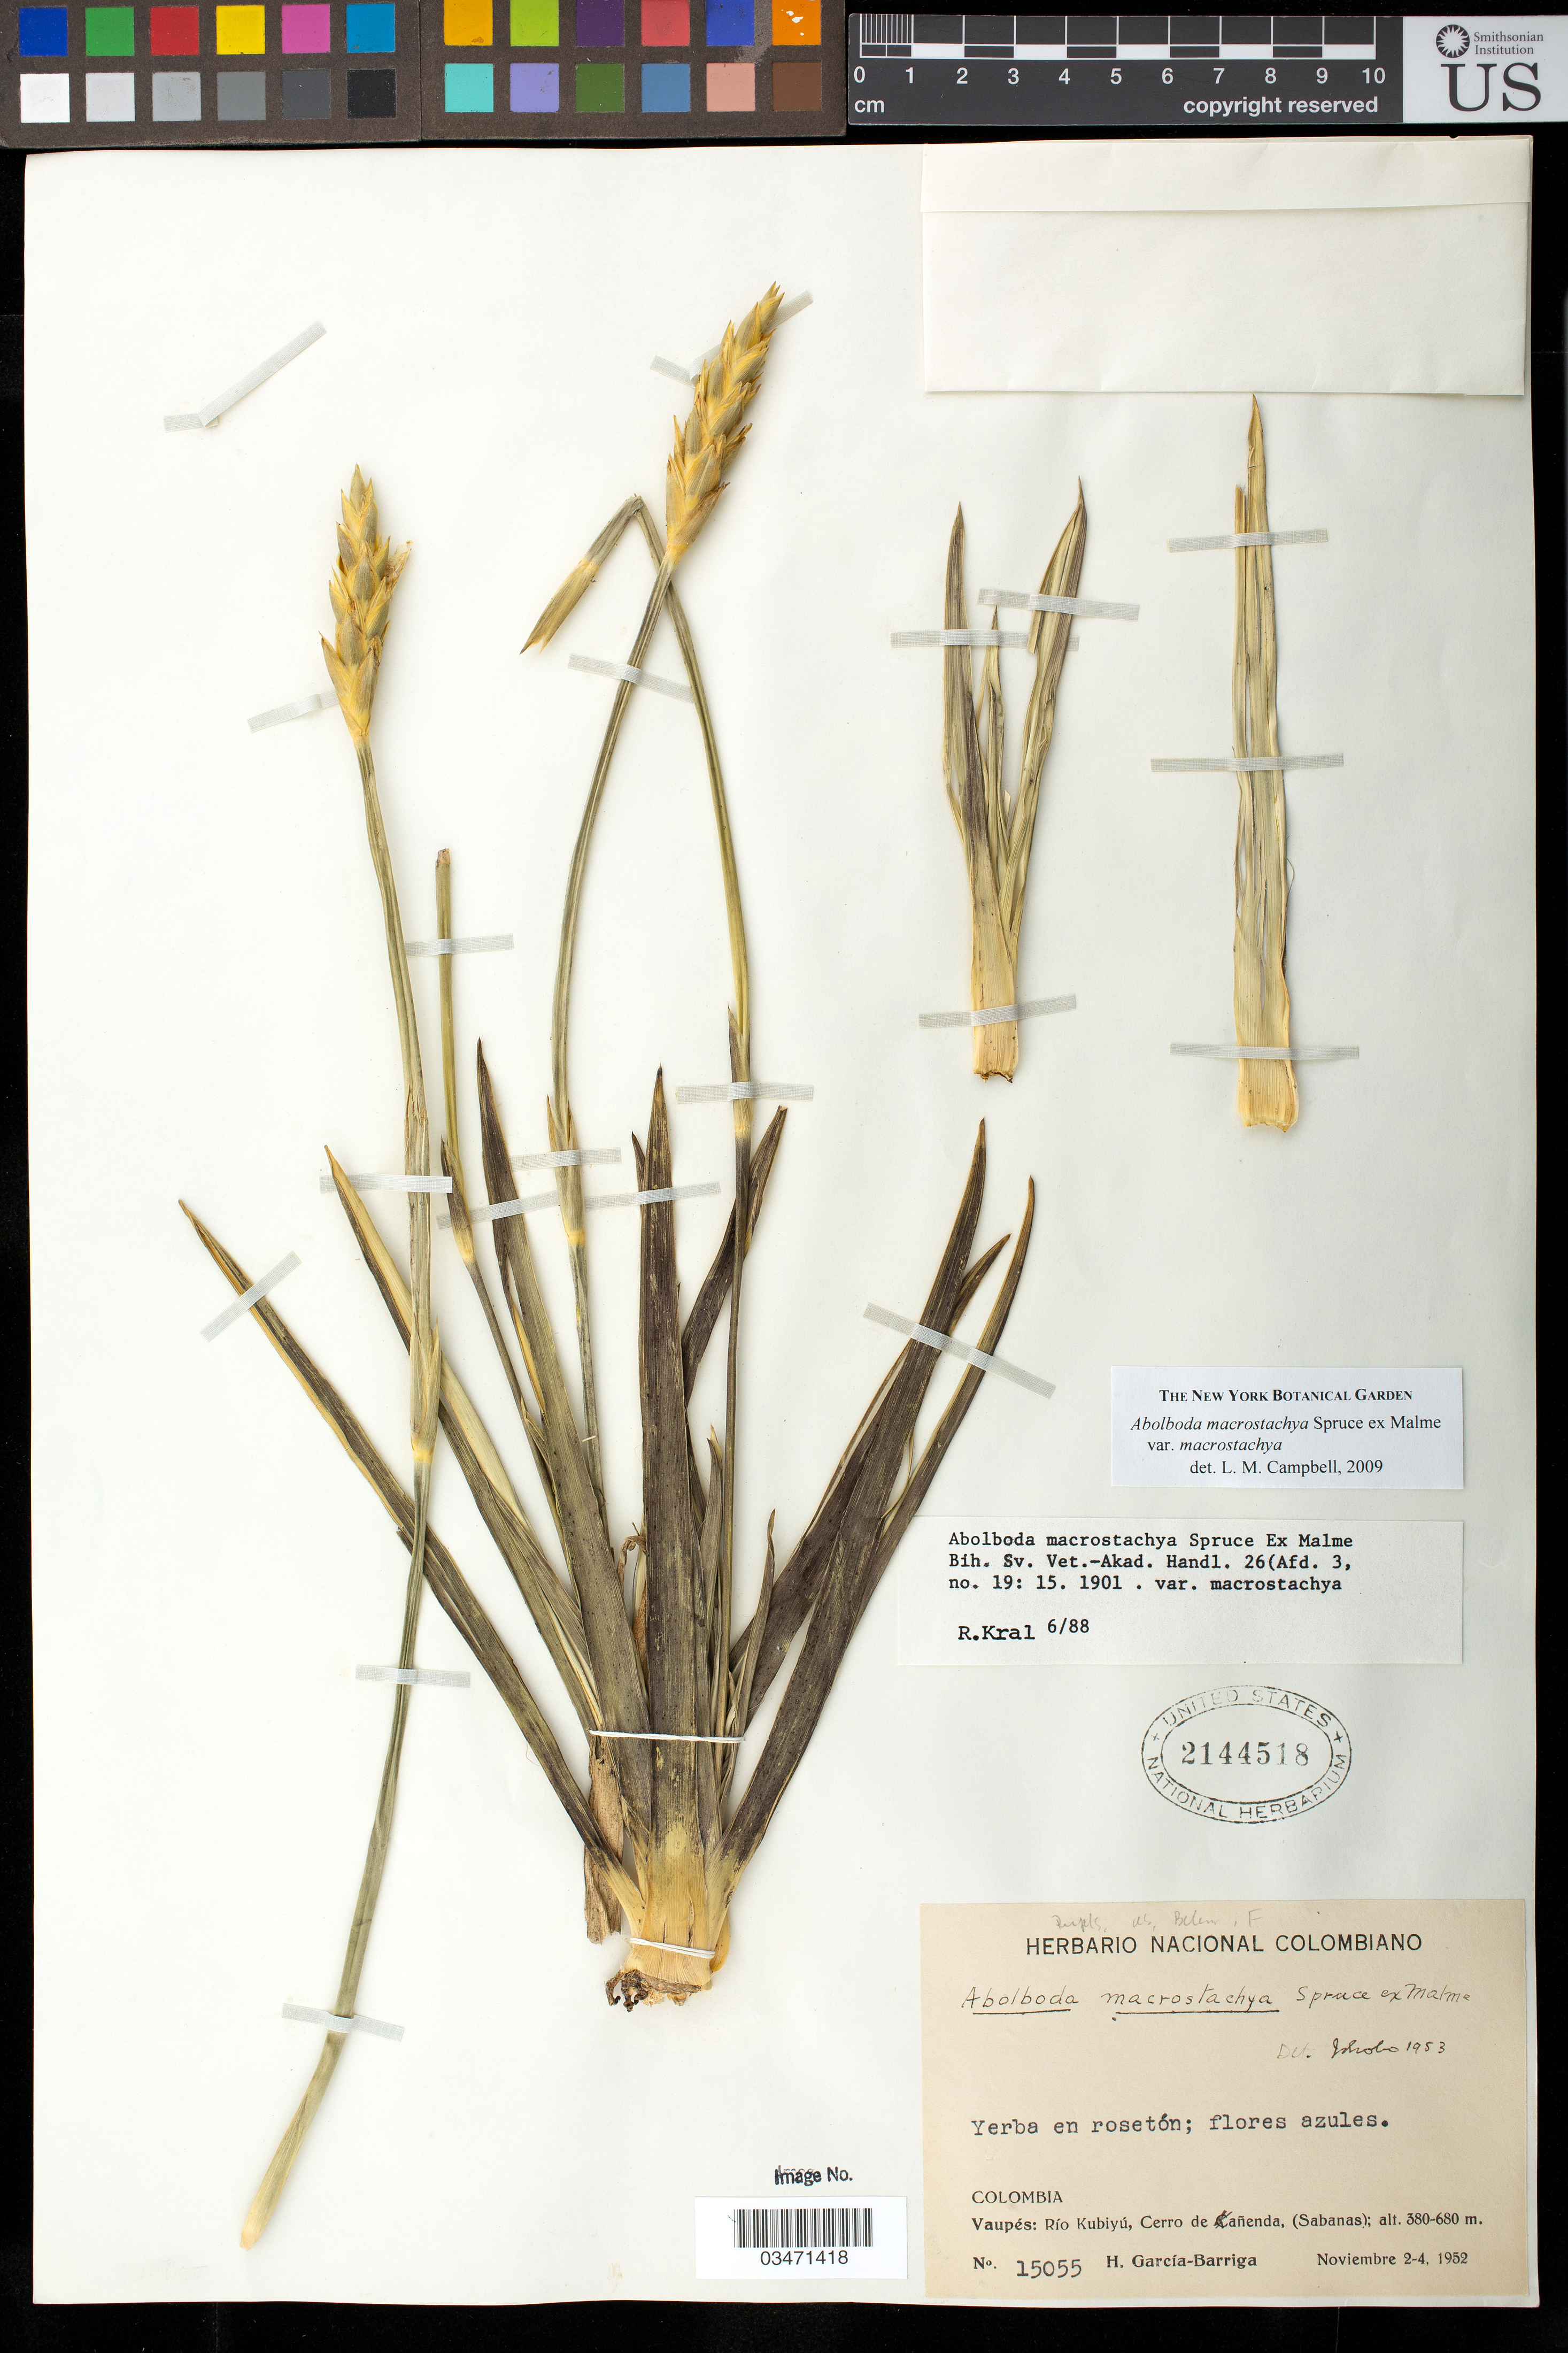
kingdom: Plantae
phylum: Tracheophyta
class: Liliopsida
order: Poales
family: Xyridaceae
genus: Abolboda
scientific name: Abolboda macrostachya var. macrostachya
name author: Spruce ex Malme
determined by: Campbell, L. M.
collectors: H. García Barriga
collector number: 15055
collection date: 1952-11-02/1952-11-04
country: Colombia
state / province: Vaupés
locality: Río Kubiyú, Cerro de Cañenda, (Sabanas).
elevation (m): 380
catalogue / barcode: US 2144518